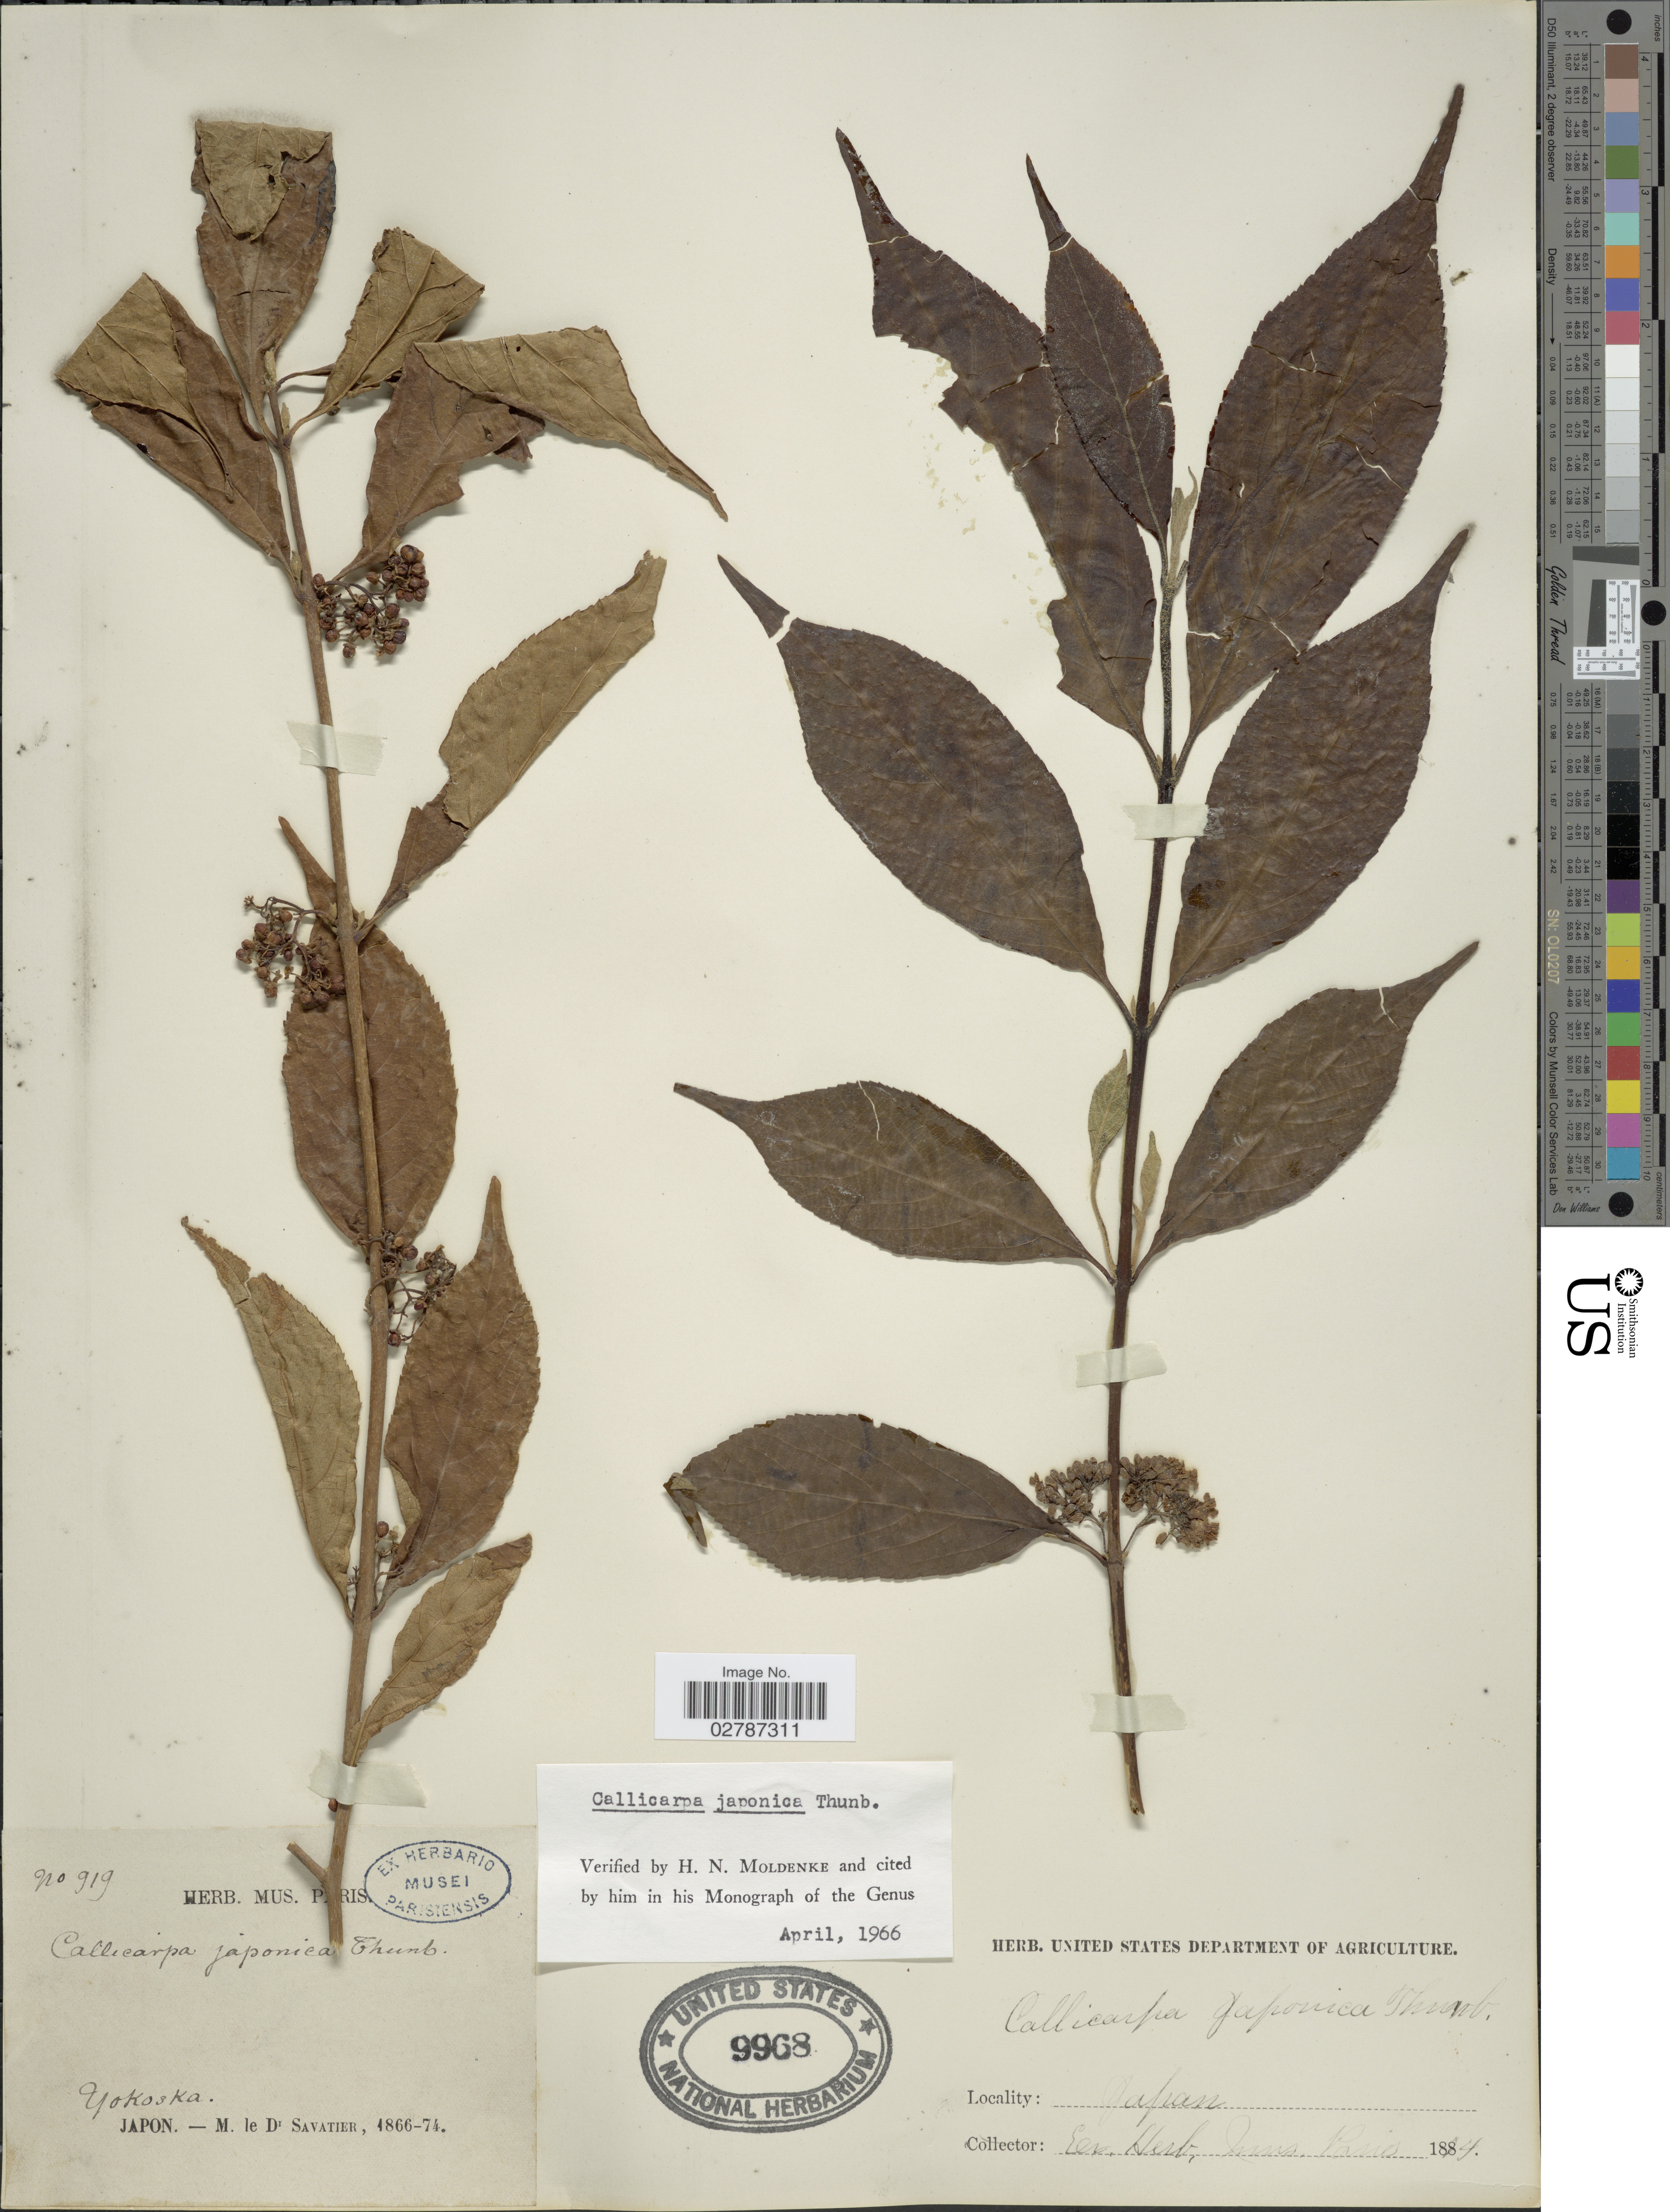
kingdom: Plantae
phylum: Tracheophyta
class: Magnoliopsida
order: Lamiales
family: Lamiaceae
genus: Callicarpa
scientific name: Callicarpa japonica var. japonica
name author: Thunb.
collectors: Savatier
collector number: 919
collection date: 1866/1874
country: Japan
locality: Yokoska.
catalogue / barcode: US 9968